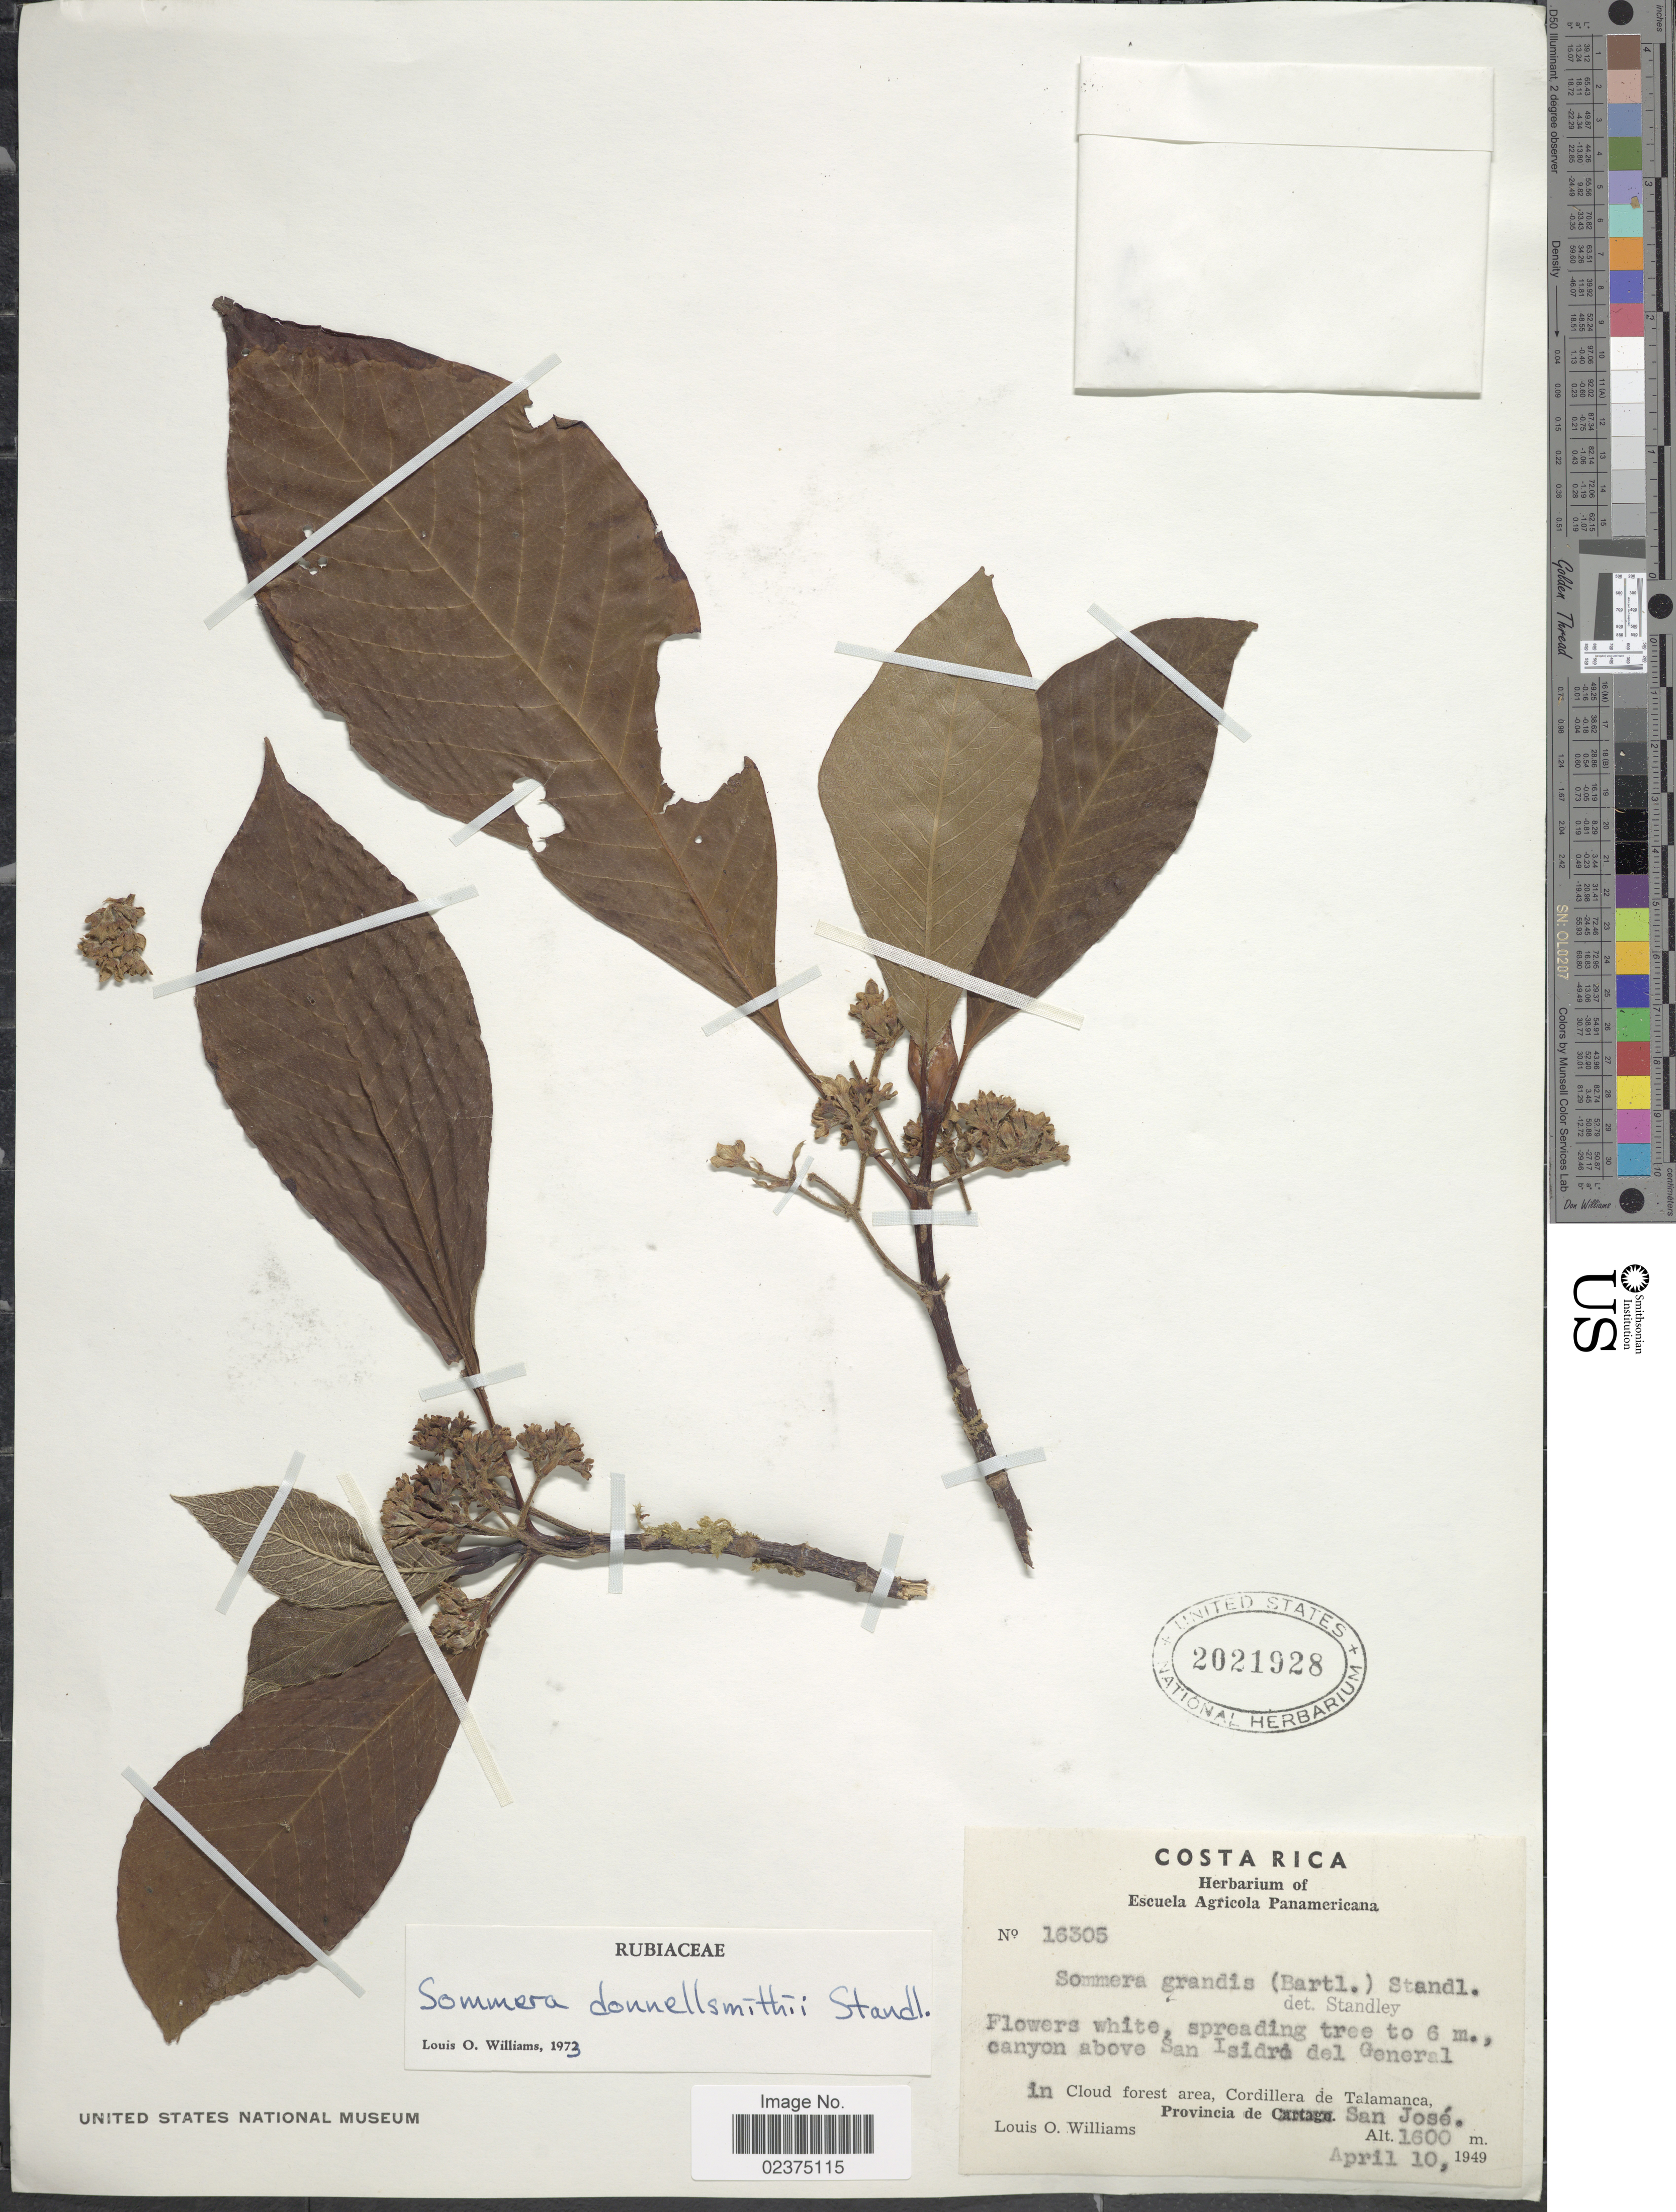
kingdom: Plantae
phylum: Tracheophyta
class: Magnoliopsida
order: Gentianales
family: Rubiaceae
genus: Sommera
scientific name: Sommera donnell-smithii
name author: Standl.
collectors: L. O. Williams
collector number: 16305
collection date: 1949-04-10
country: Costa Rica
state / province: San José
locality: Canyon above San Isidro del General in cloud forest area, Cordillera de Talamanca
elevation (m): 1600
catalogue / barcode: US 2021928